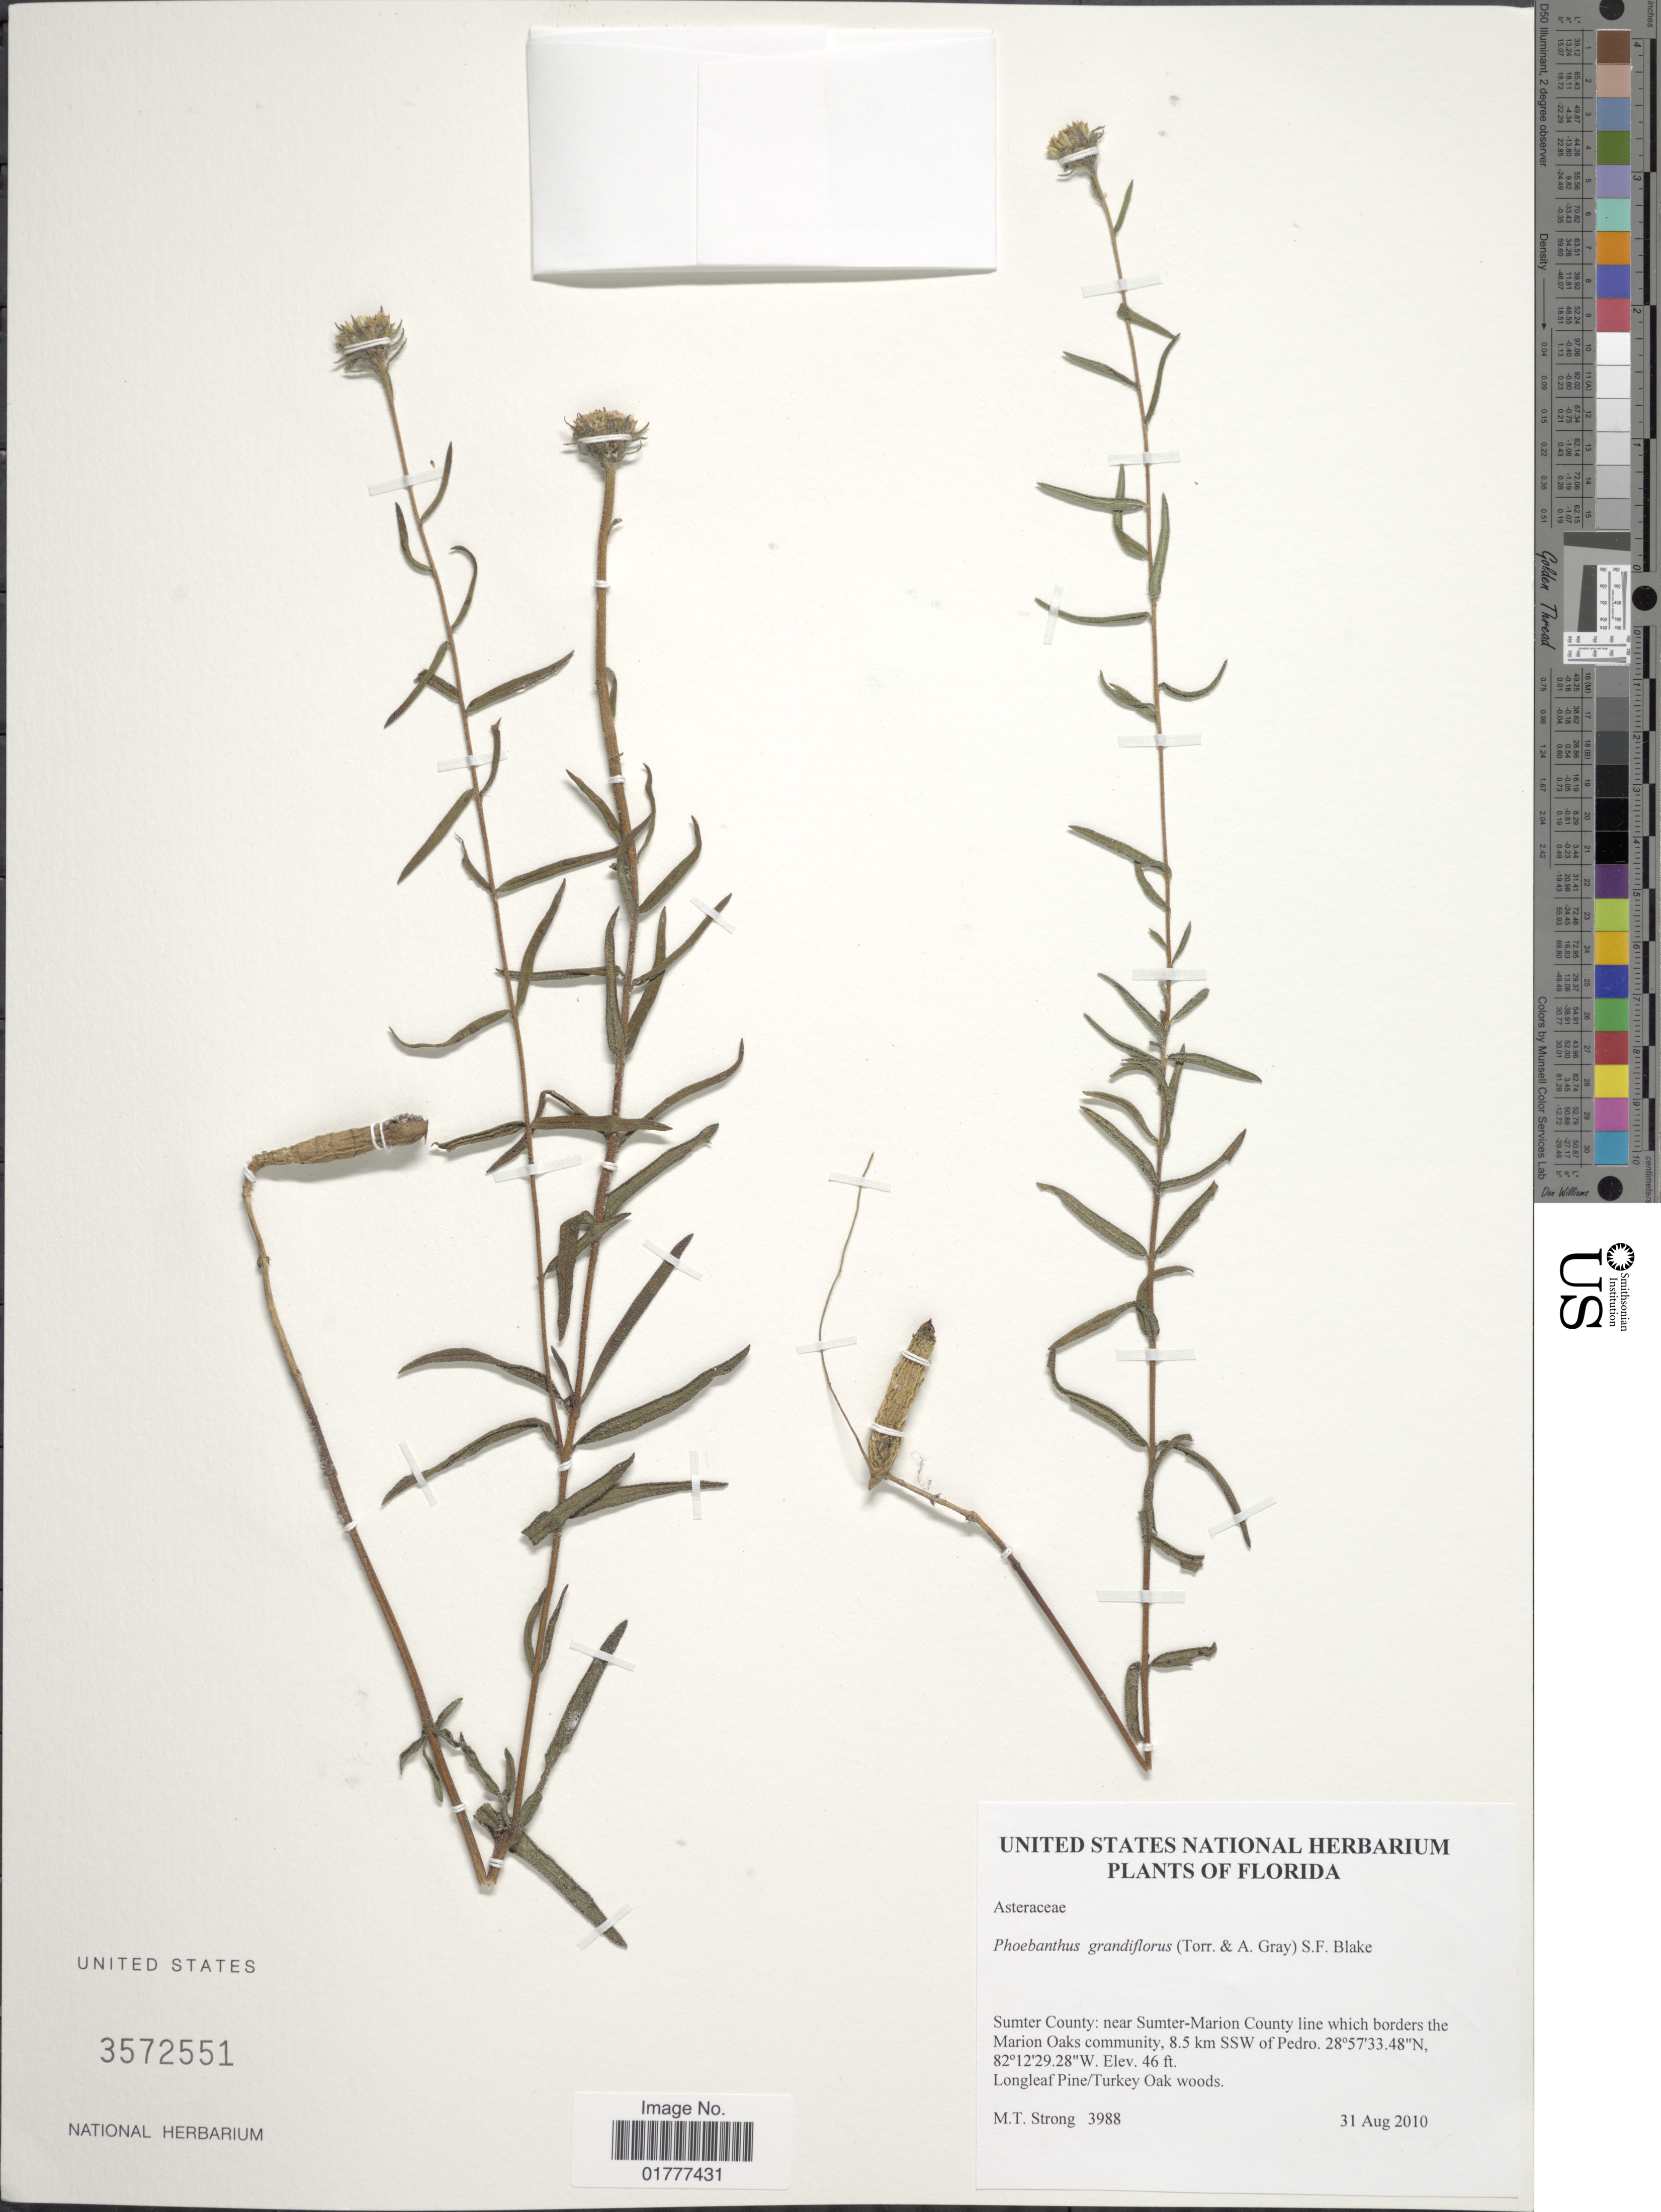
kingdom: Plantae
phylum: Tracheophyta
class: Magnoliopsida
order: Asterales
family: Asteraceae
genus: Phoebanthus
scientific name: Phoebanthus grandiflora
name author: (Torr. & A. Gray) S.F. Blake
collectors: M. T. Strong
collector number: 3988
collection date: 2010-08-21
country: United States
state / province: Florida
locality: Florida, Sumter County: near Sumter-Marion County line which borders the Marion Oaks community, 8.5 km SSW of Pedro.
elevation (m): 14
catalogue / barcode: US 3572551